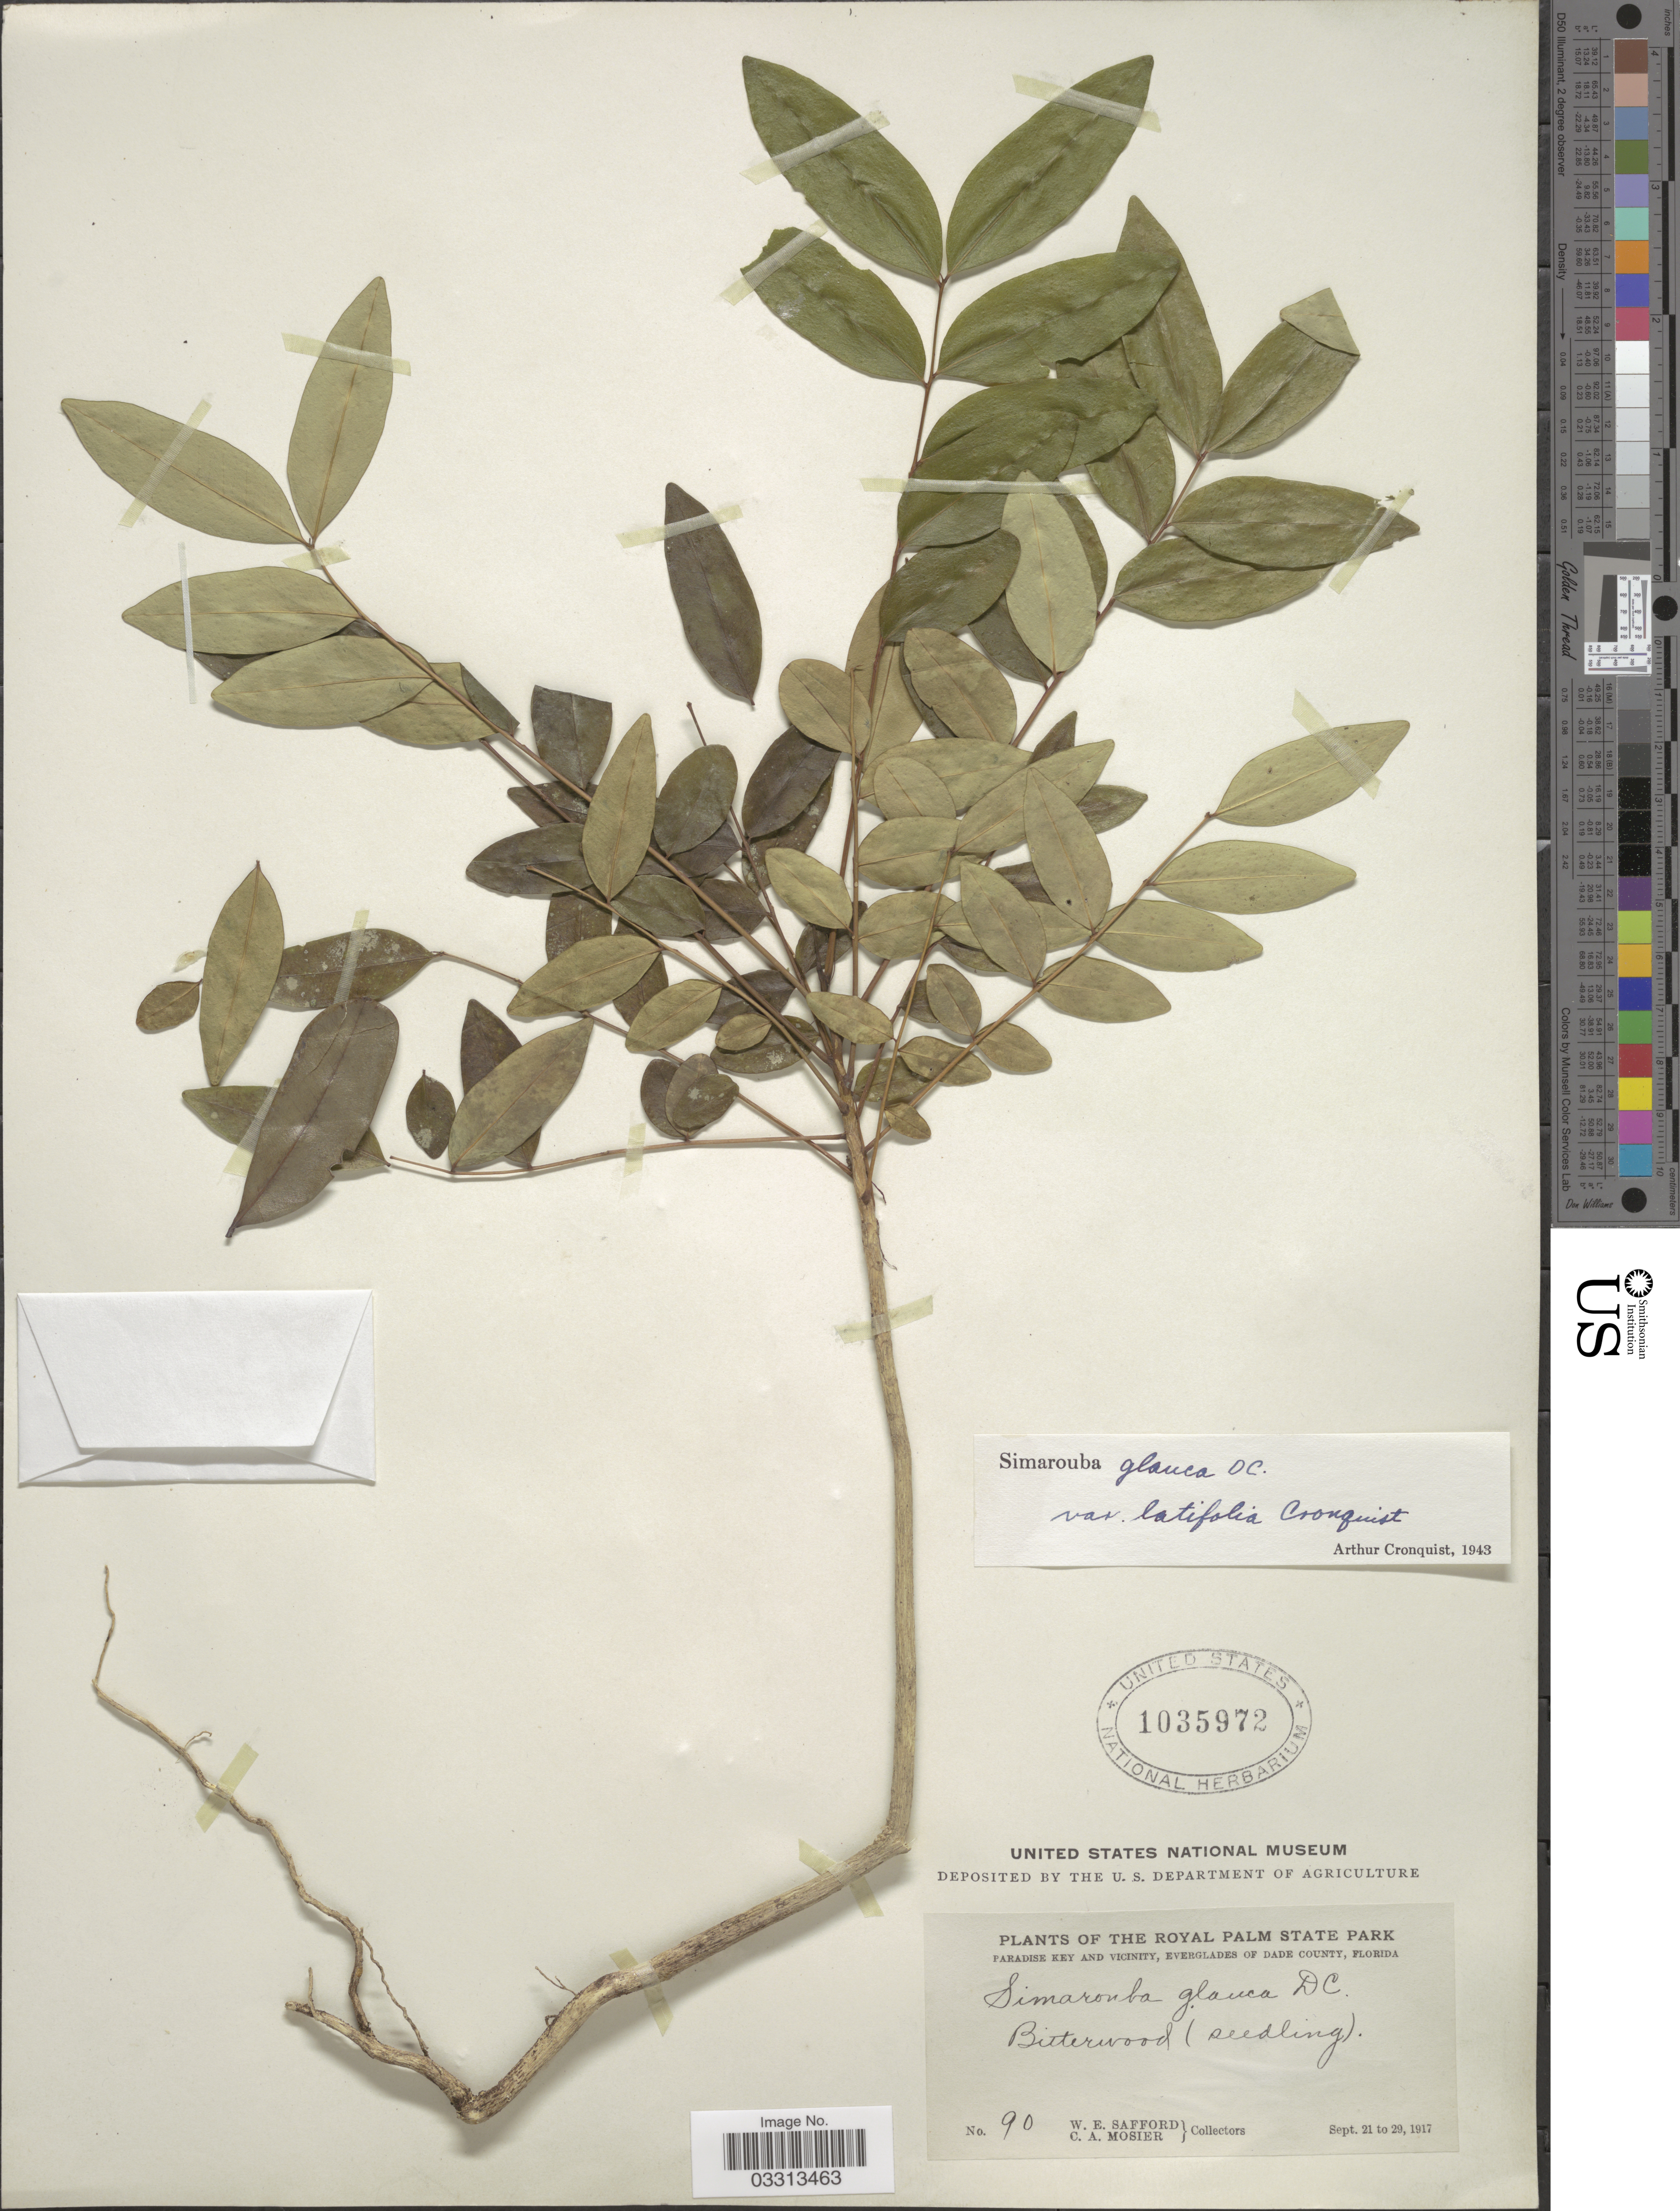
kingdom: Plantae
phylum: Tracheophyta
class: Magnoliopsida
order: Sapindales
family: Simaroubaceae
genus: Simarouba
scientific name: Simarouba glauca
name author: DC.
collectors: W. E. Safford & C. A. Mosier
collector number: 90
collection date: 1917-09-21/1917-09-29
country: United States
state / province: Florida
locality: The Royal Palm State Park. Paradise Key and Vicinity, Everglades of Dade County. Bitterwood.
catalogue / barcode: US 1035972